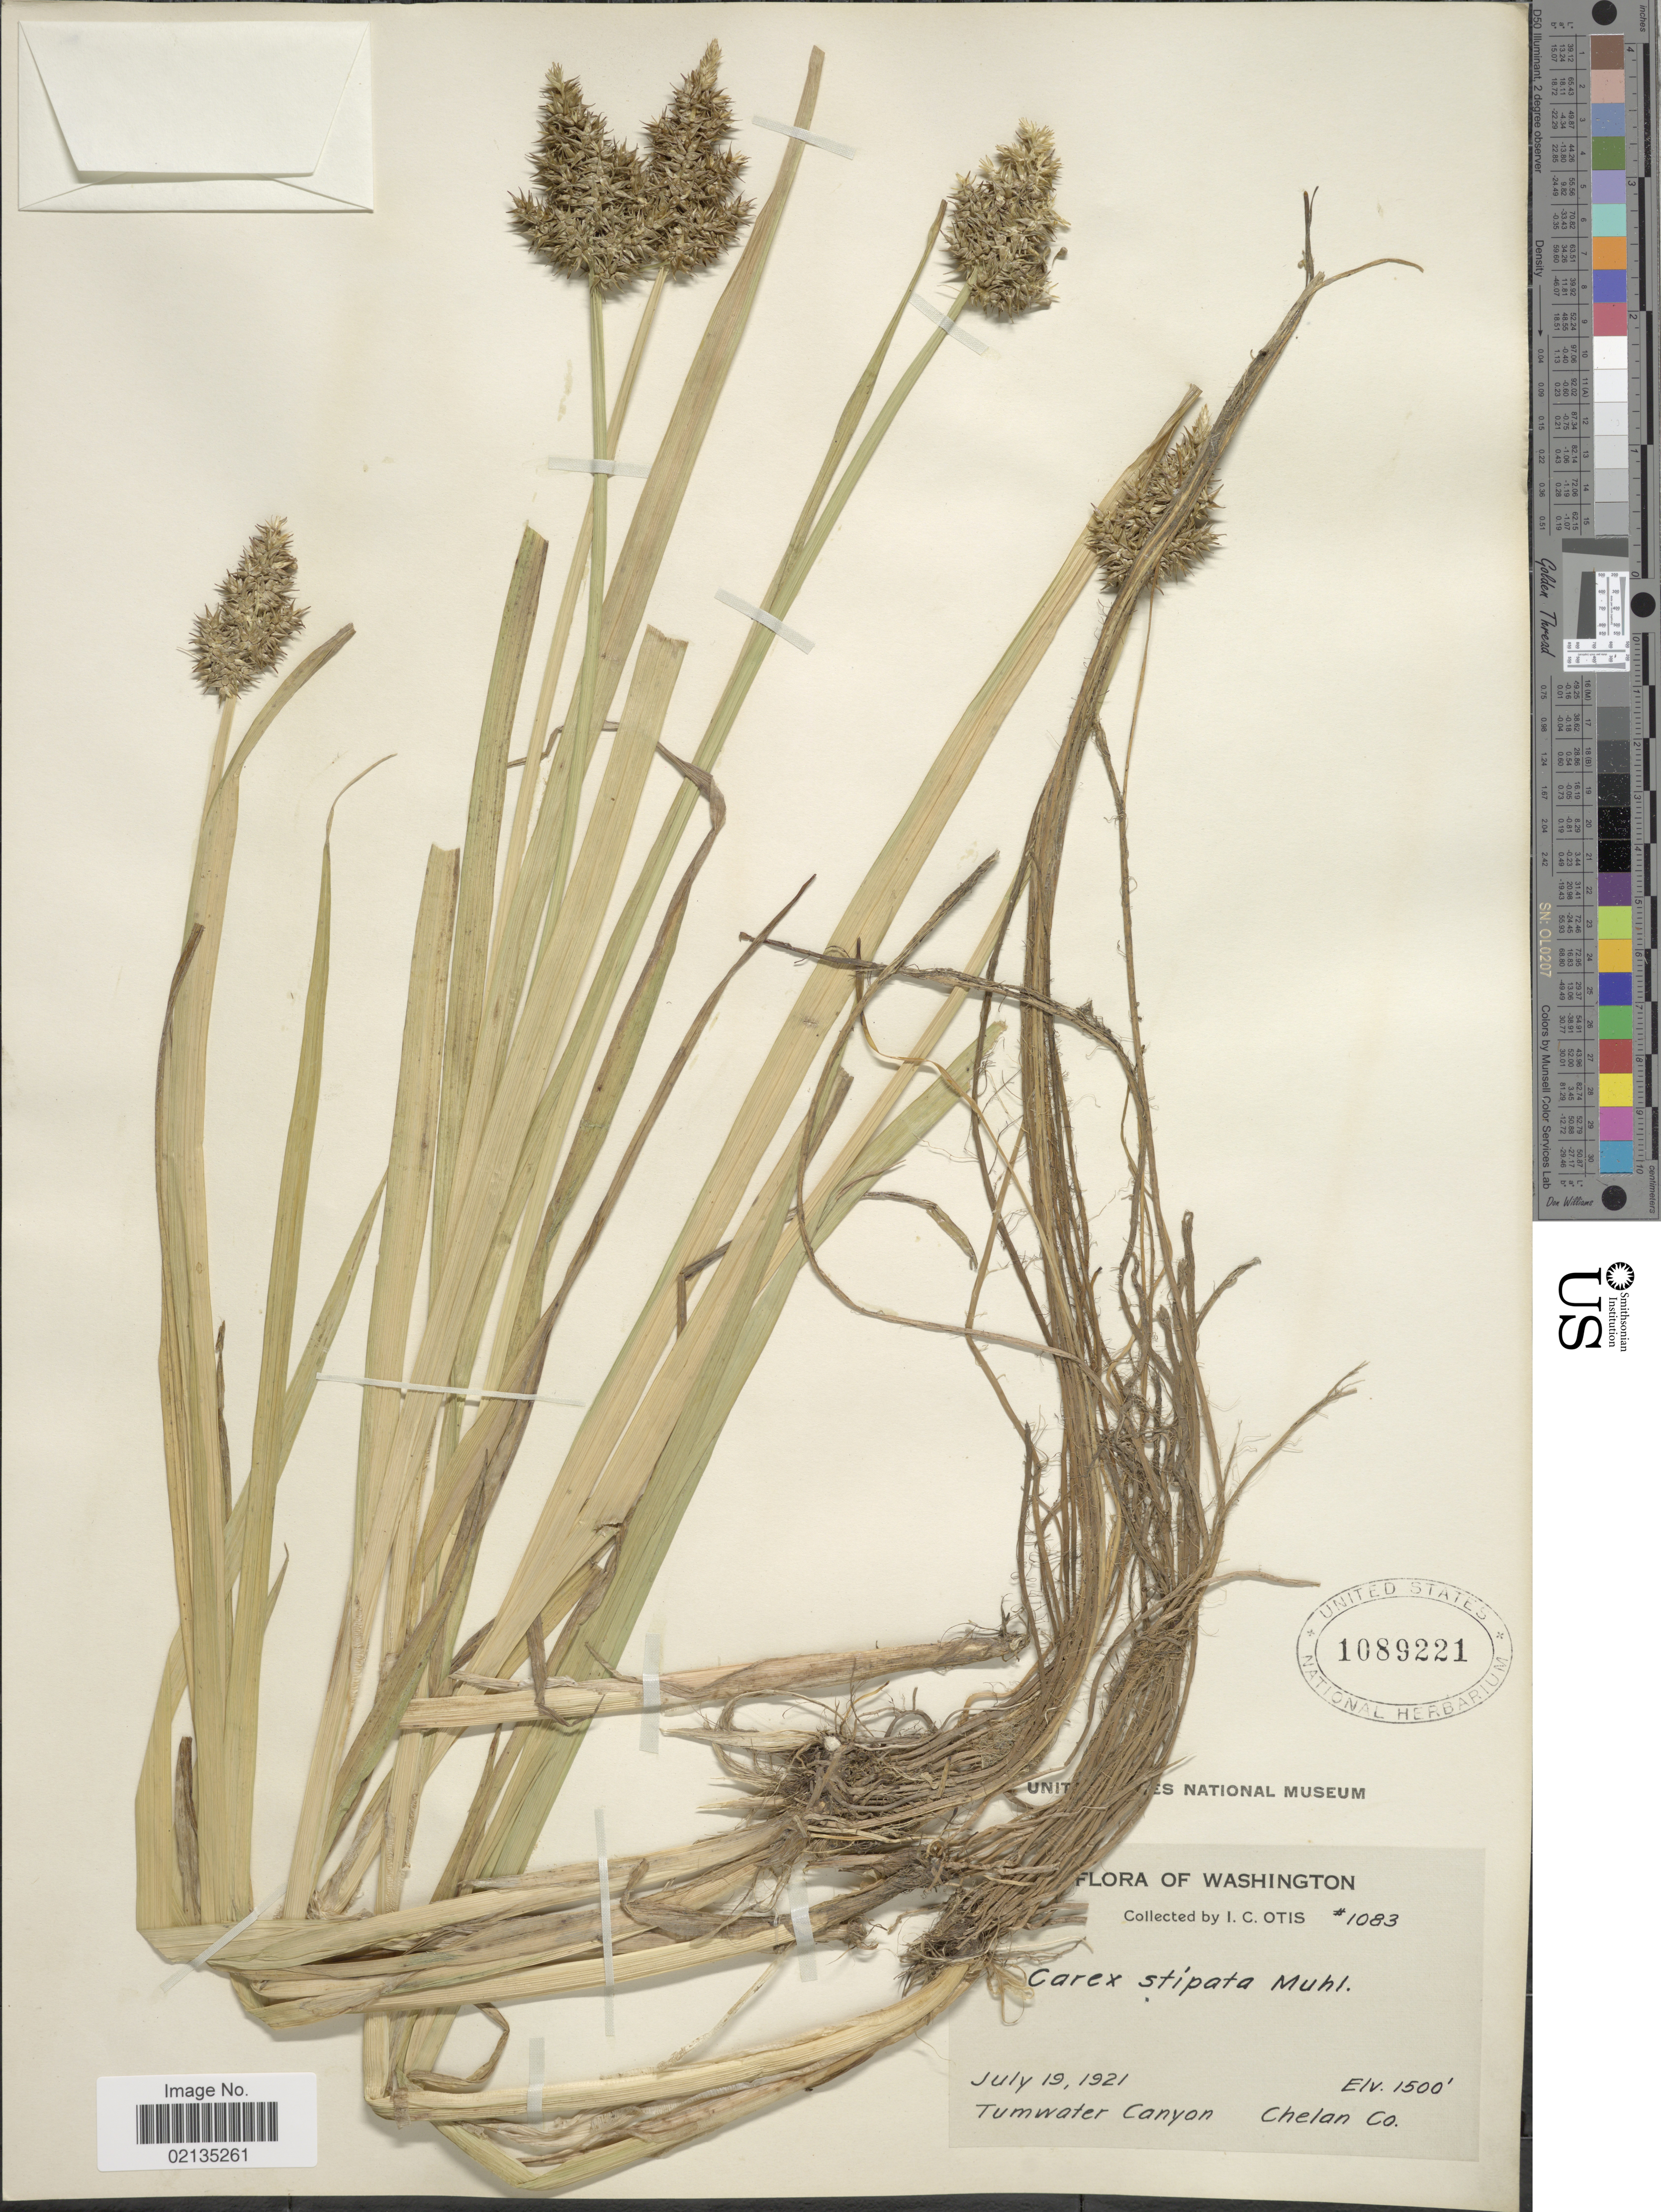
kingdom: Plantae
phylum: Tracheophyta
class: Liliopsida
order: Poales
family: Cyperaceae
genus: Carex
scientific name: Carex stipata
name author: Muhl. ex Willd.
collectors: I. C. Otis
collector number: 1083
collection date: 1921-07-19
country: United States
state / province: Washington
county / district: Chelan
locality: Washington, Tumwater Canyon, Chelan Co.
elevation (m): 457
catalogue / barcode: US 1089221